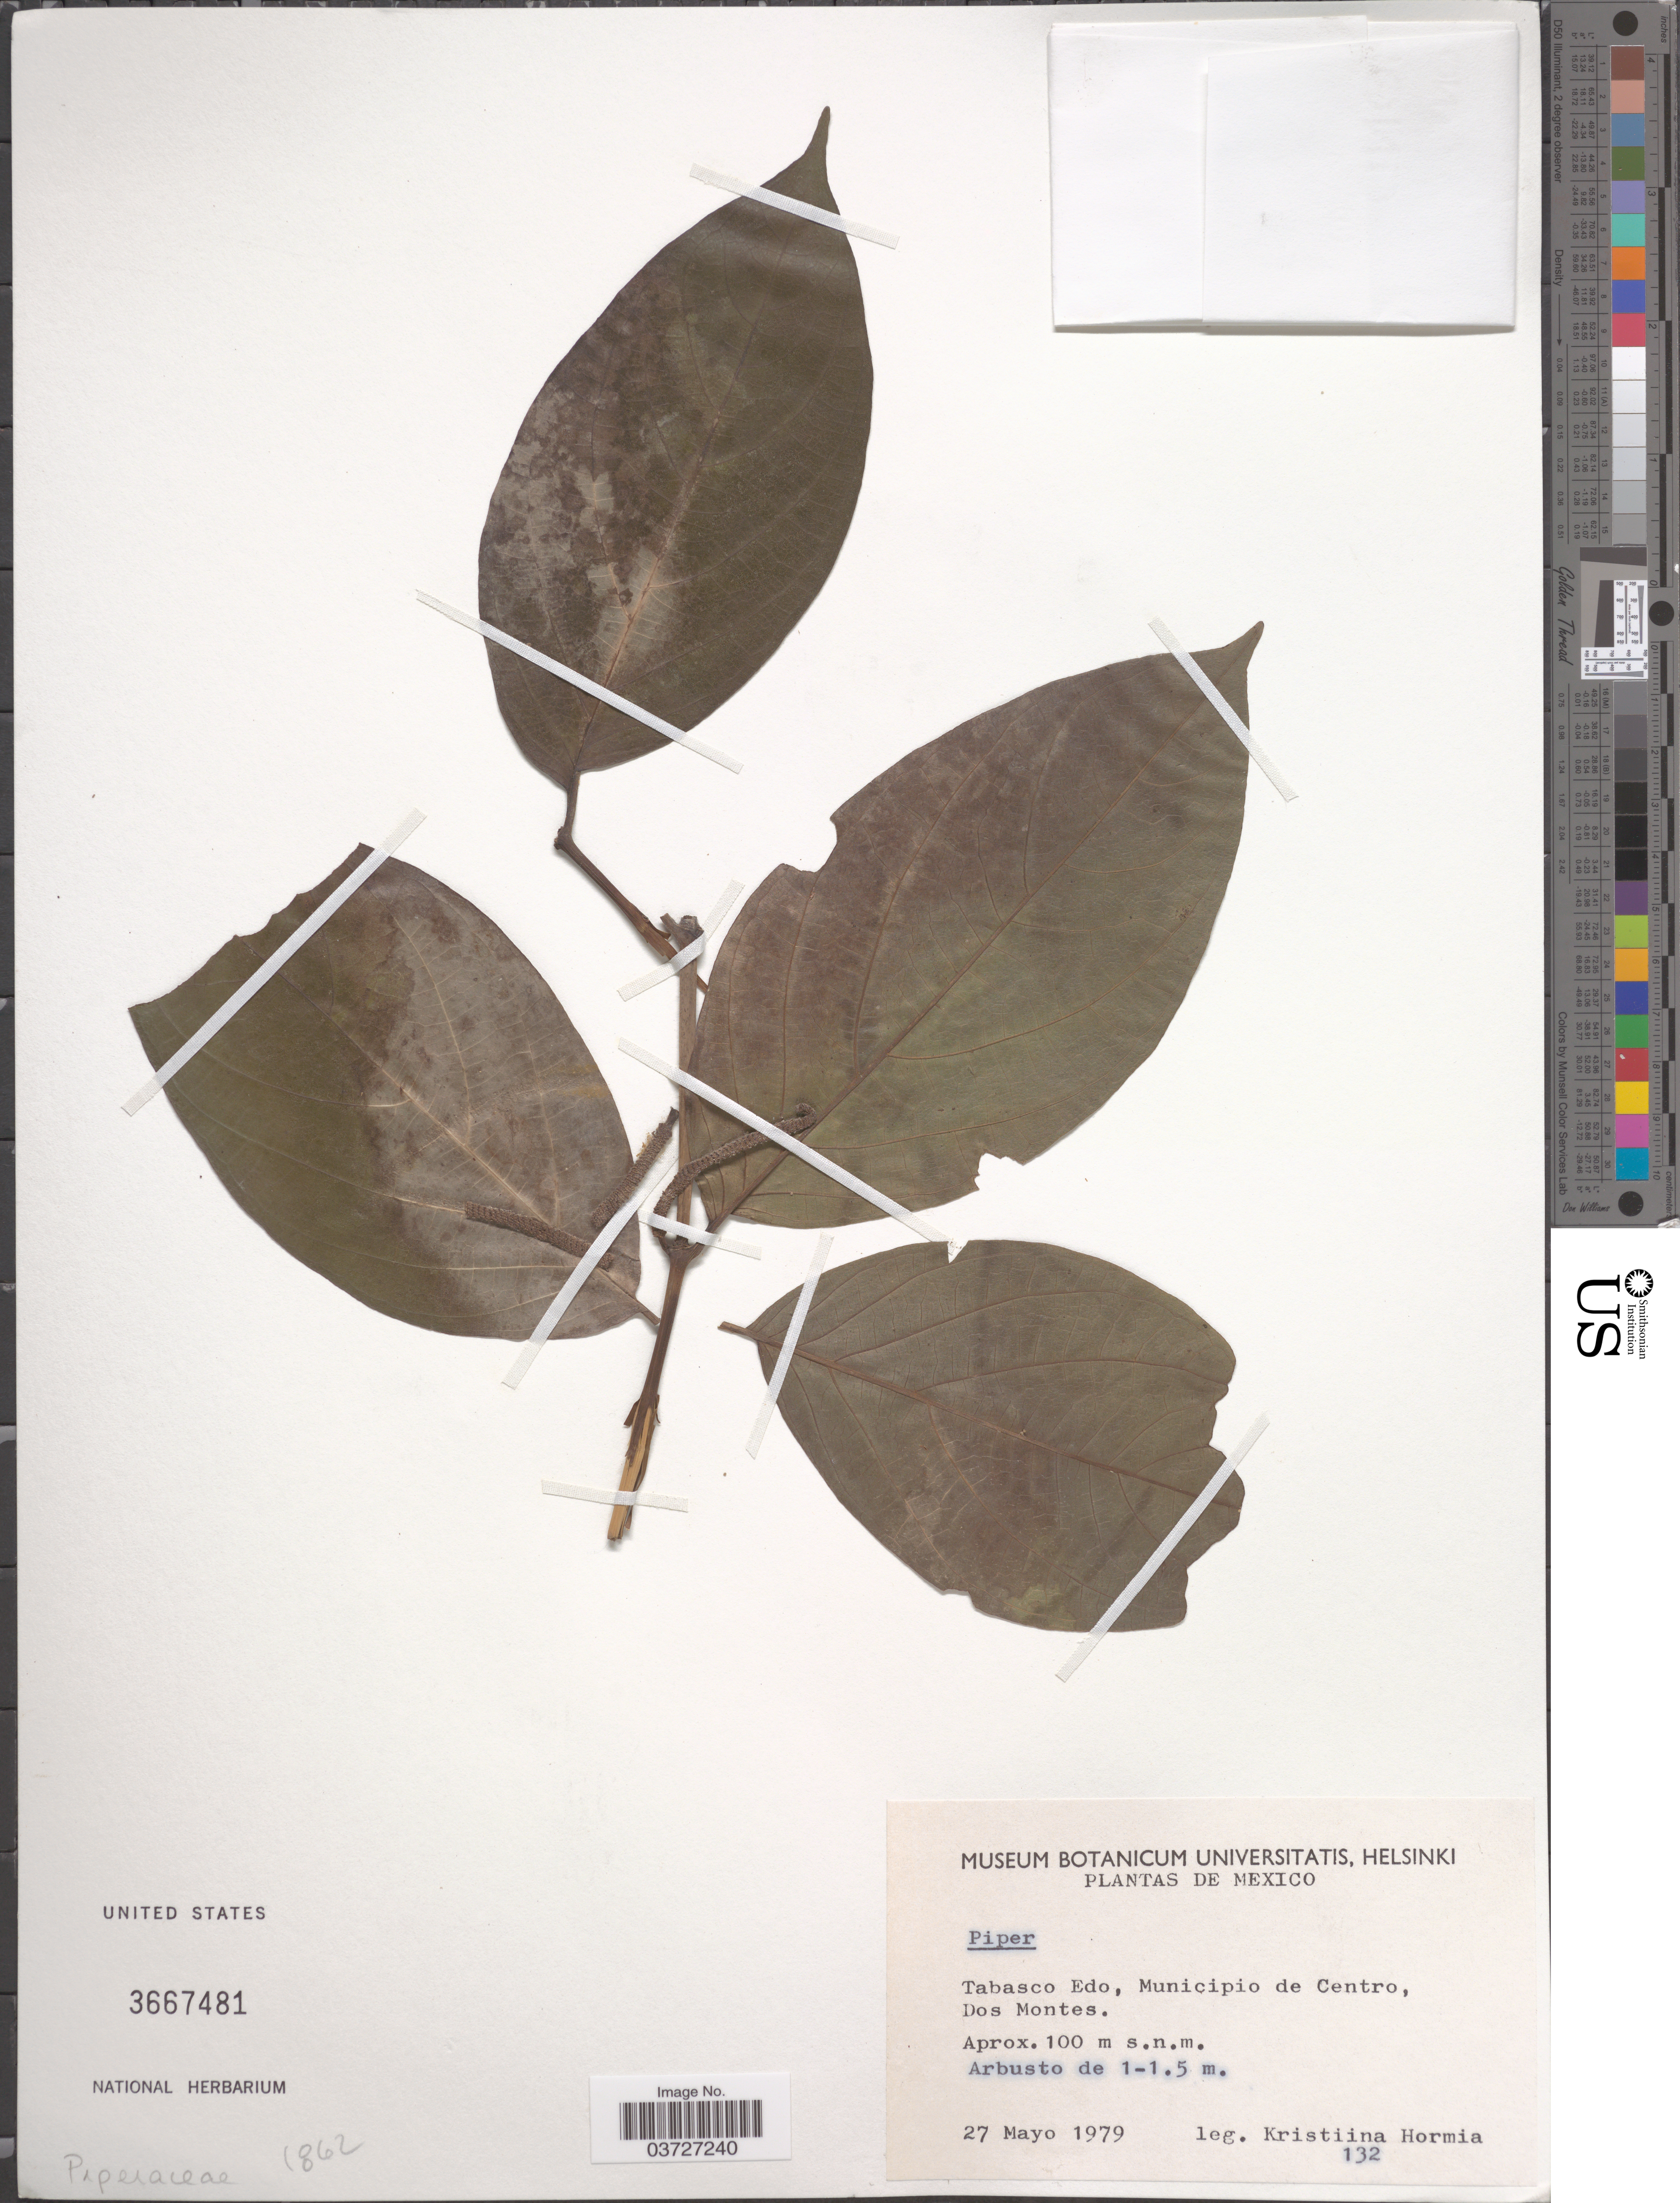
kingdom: Plantae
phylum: Tracheophyta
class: Magnoliopsida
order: Piperales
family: Piperaceae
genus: Piper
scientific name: Piper sp.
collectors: K. Hormia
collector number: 132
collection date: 1979-05-27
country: Mexico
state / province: Tabasco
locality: Municipio de Centro, Dos Montes.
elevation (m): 100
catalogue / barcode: US 3667481